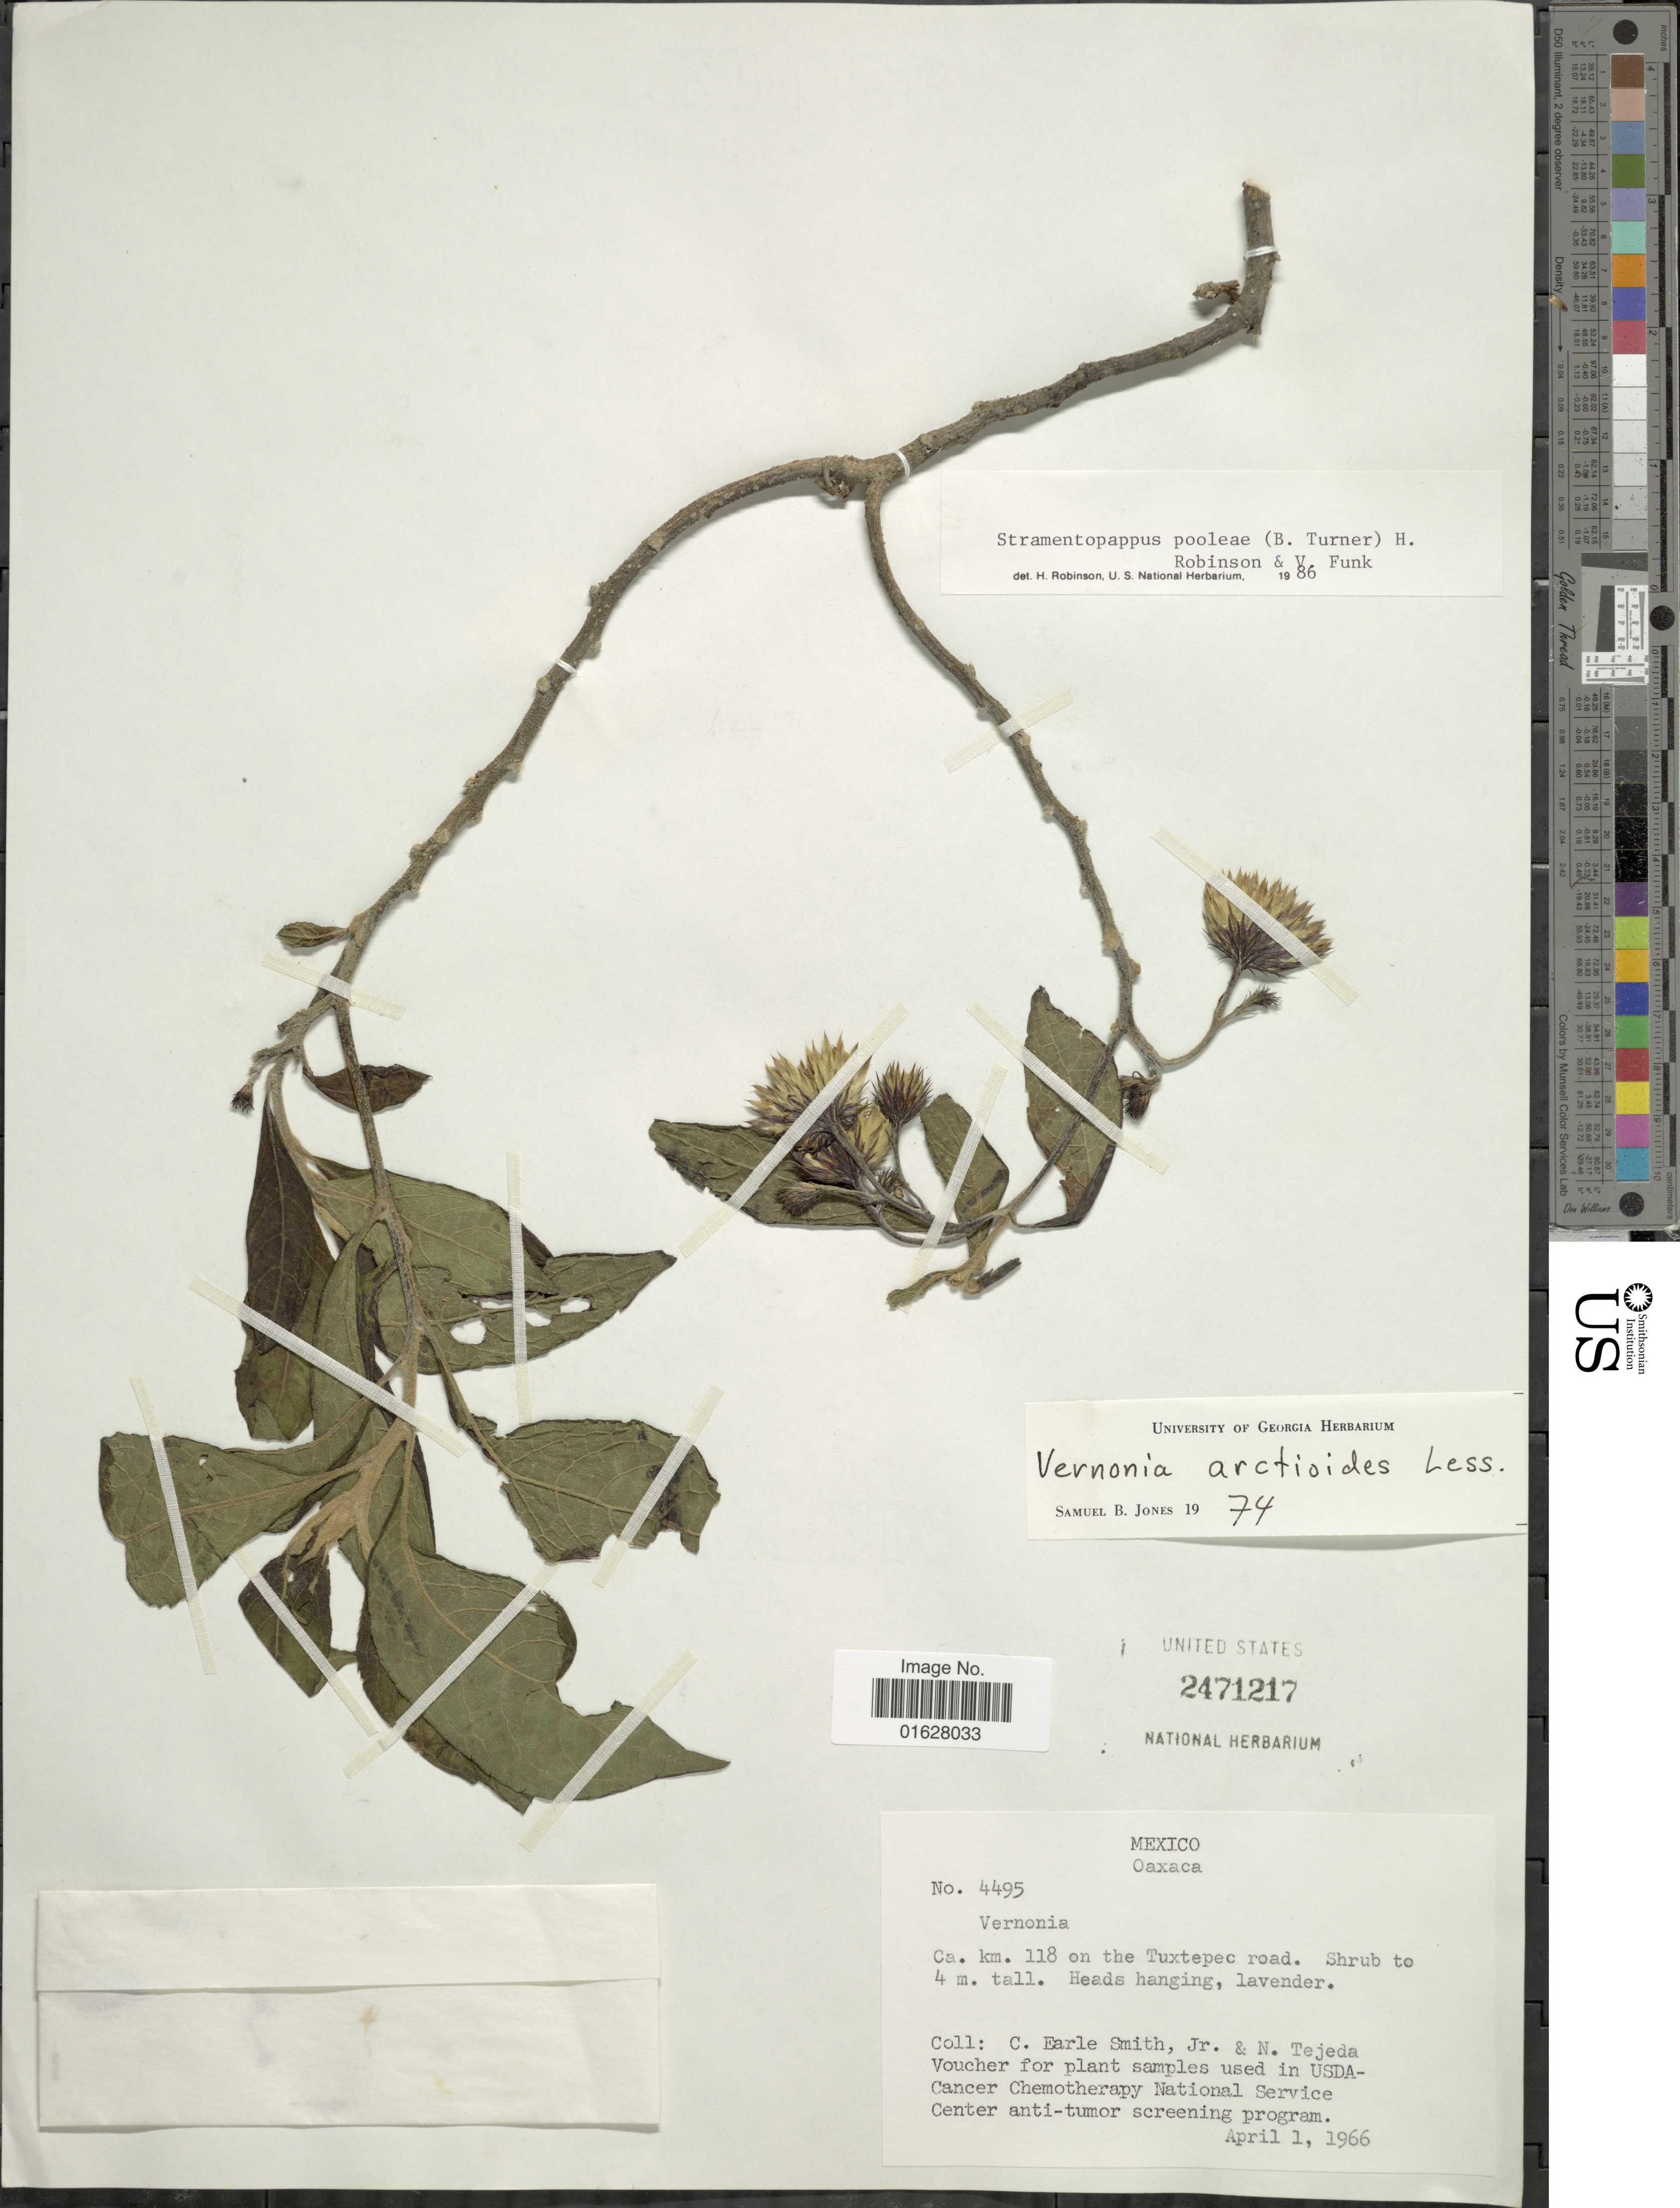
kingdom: Plantae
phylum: Tracheophyta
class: Magnoliopsida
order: Asterales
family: Asteraceae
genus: Stramentopappus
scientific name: Stramentopappus pooleae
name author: (B.L. Turner) H. Rob. & V.A. Funk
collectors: C. E. Smith Jr. & N. Tejeda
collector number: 4495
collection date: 1966-04-01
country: Mexico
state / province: Oaxaca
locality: Mexico. Oaxaca. ca. km. 118 on the Tuxtepec road.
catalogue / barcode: US 2471217